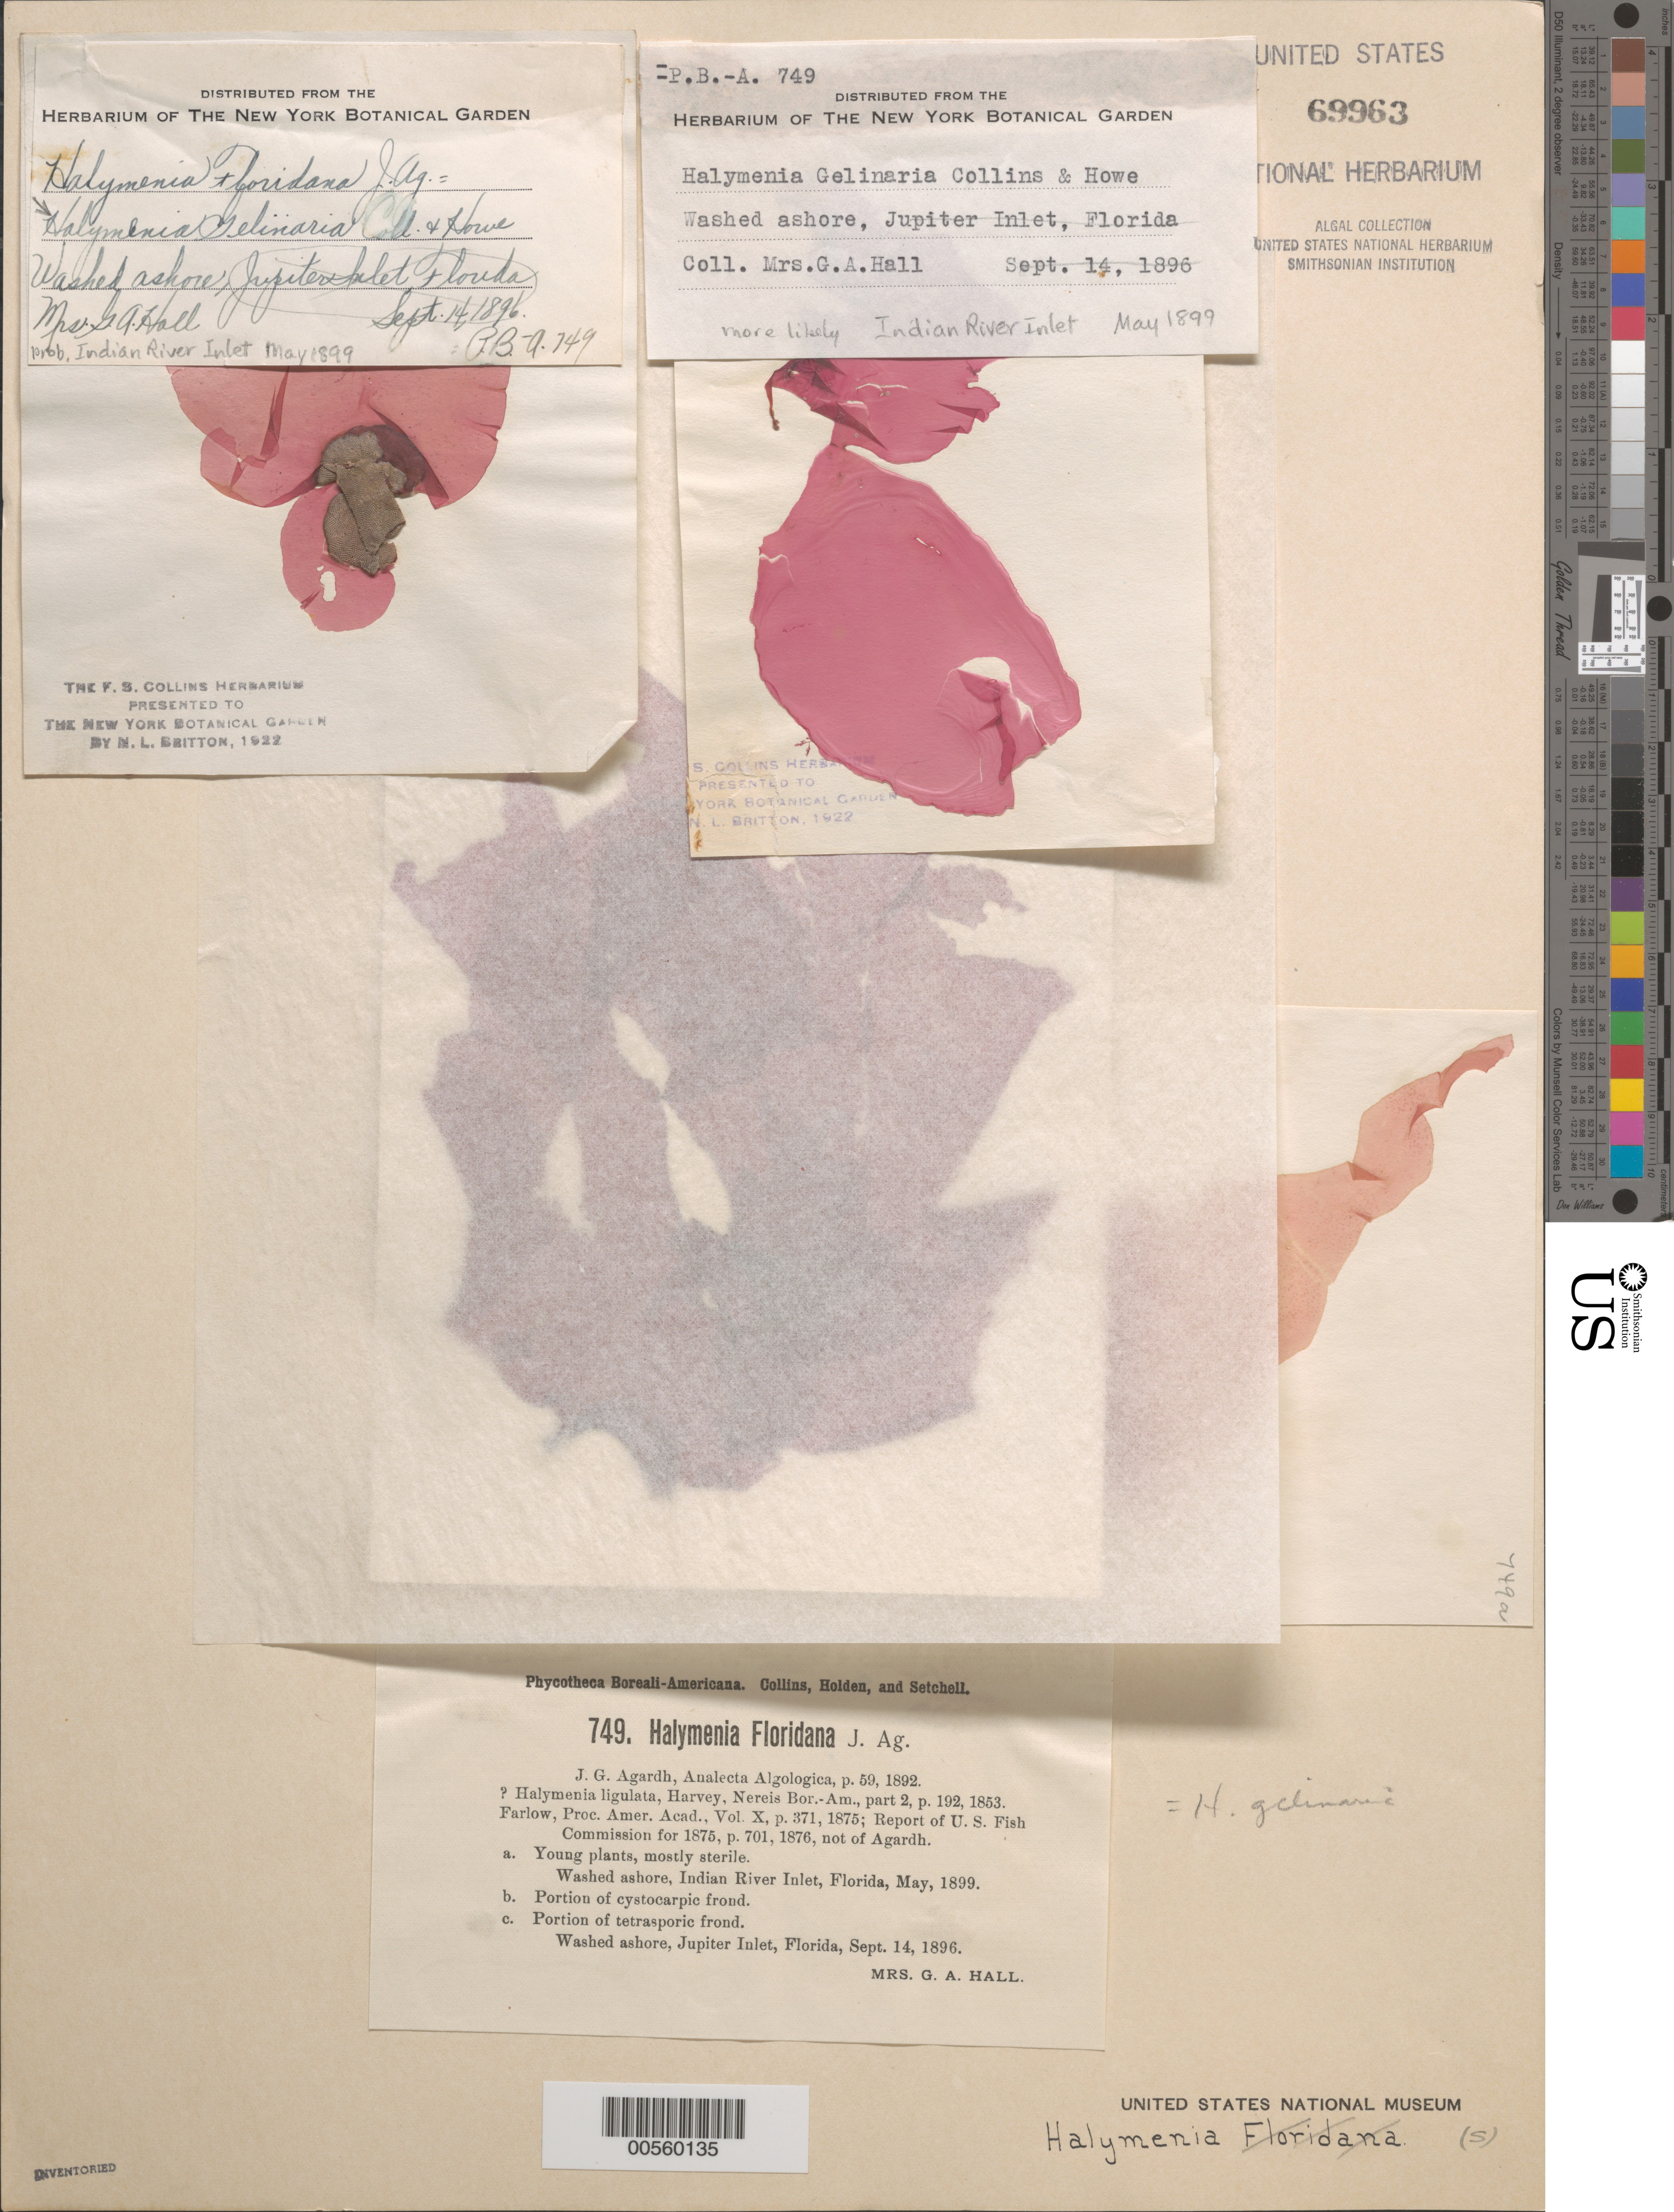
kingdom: Plantae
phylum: Rhodophyta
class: Florideophyceae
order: Halymeniales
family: Halymeniaceae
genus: Halymenia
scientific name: Halymenia floridana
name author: J. Agardh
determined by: Algae name updating Project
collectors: Mrs. Hall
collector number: PB-A 749a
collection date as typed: May 1899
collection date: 1899-05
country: United States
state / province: Florida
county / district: Saint Lucie County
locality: Indian River Inlet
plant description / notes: Collins, Holden & Setchell, Phycotheca Boreali-Americana, as Halymenia floridana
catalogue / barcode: US 69963